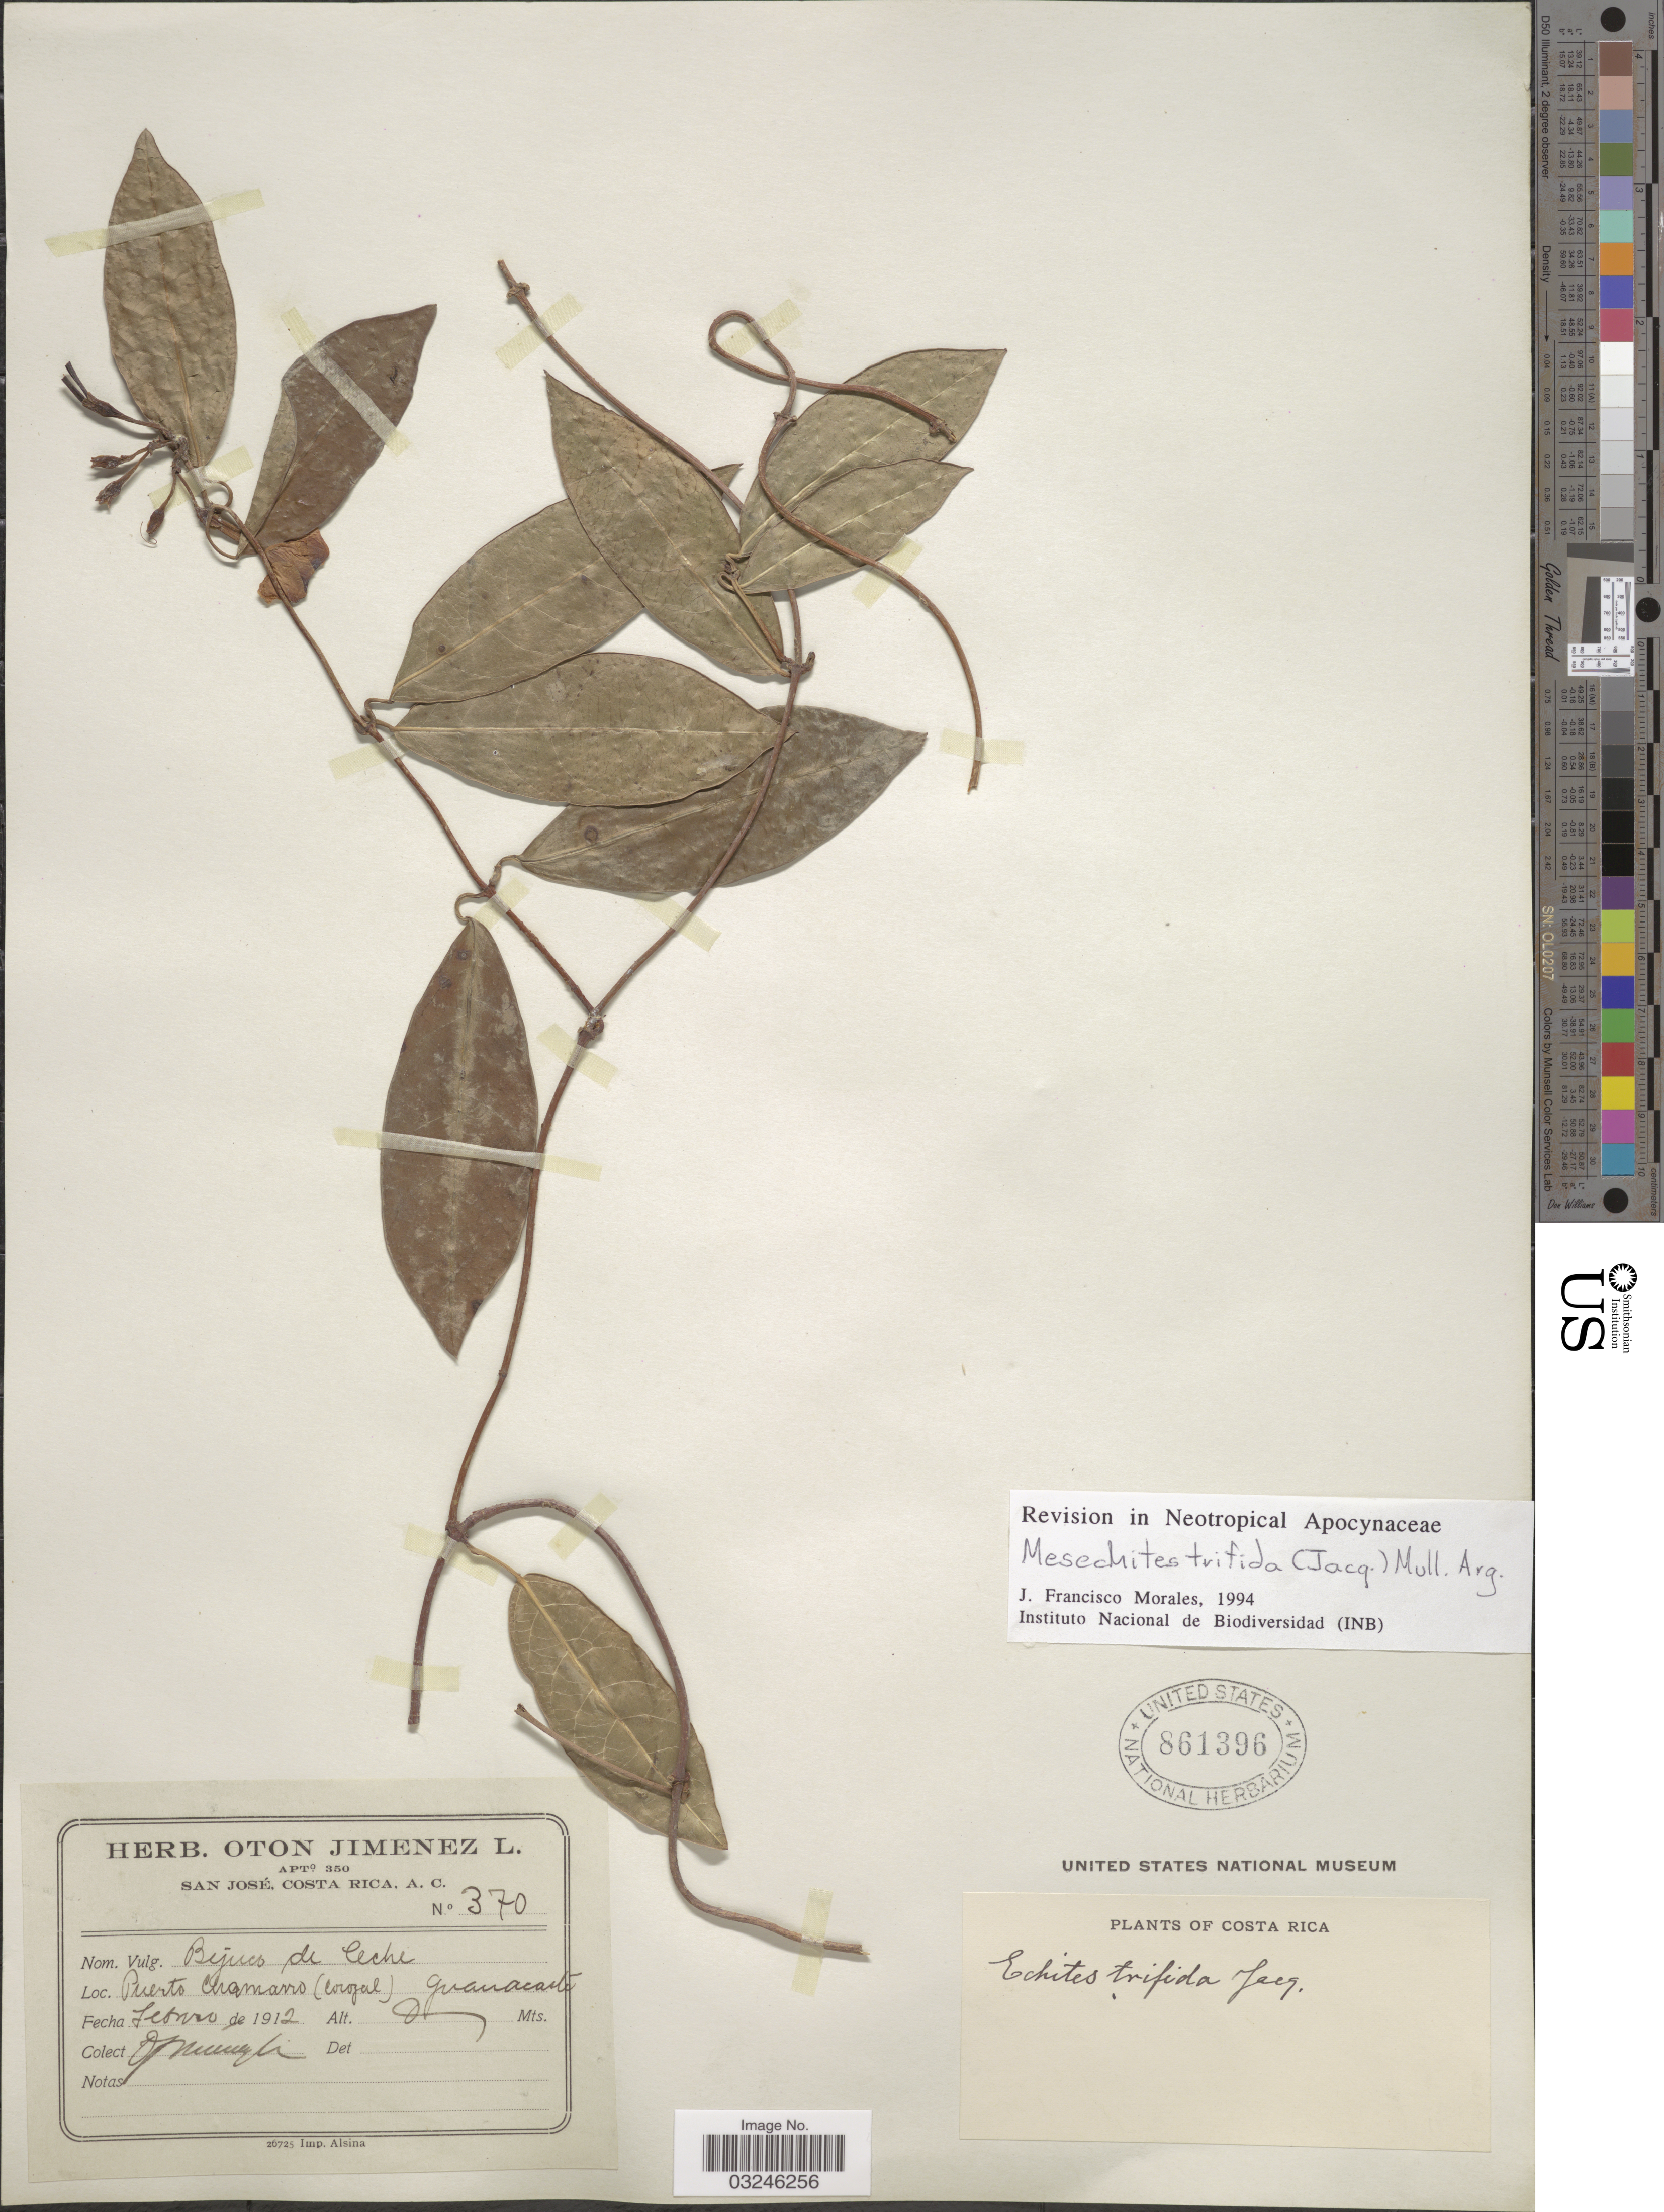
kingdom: Plantae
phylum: Tracheophyta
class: Magnoliopsida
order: Gentianales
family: Apocynaceae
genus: Mesechites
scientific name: Mesechites trifidus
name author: (Jacq.) Müll. Arg.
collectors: O. Jiménez L.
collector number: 370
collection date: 1912-02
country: Costa Rica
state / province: Guanacaste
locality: Puerto Chamarro (Corozal).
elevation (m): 0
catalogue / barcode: US 861396